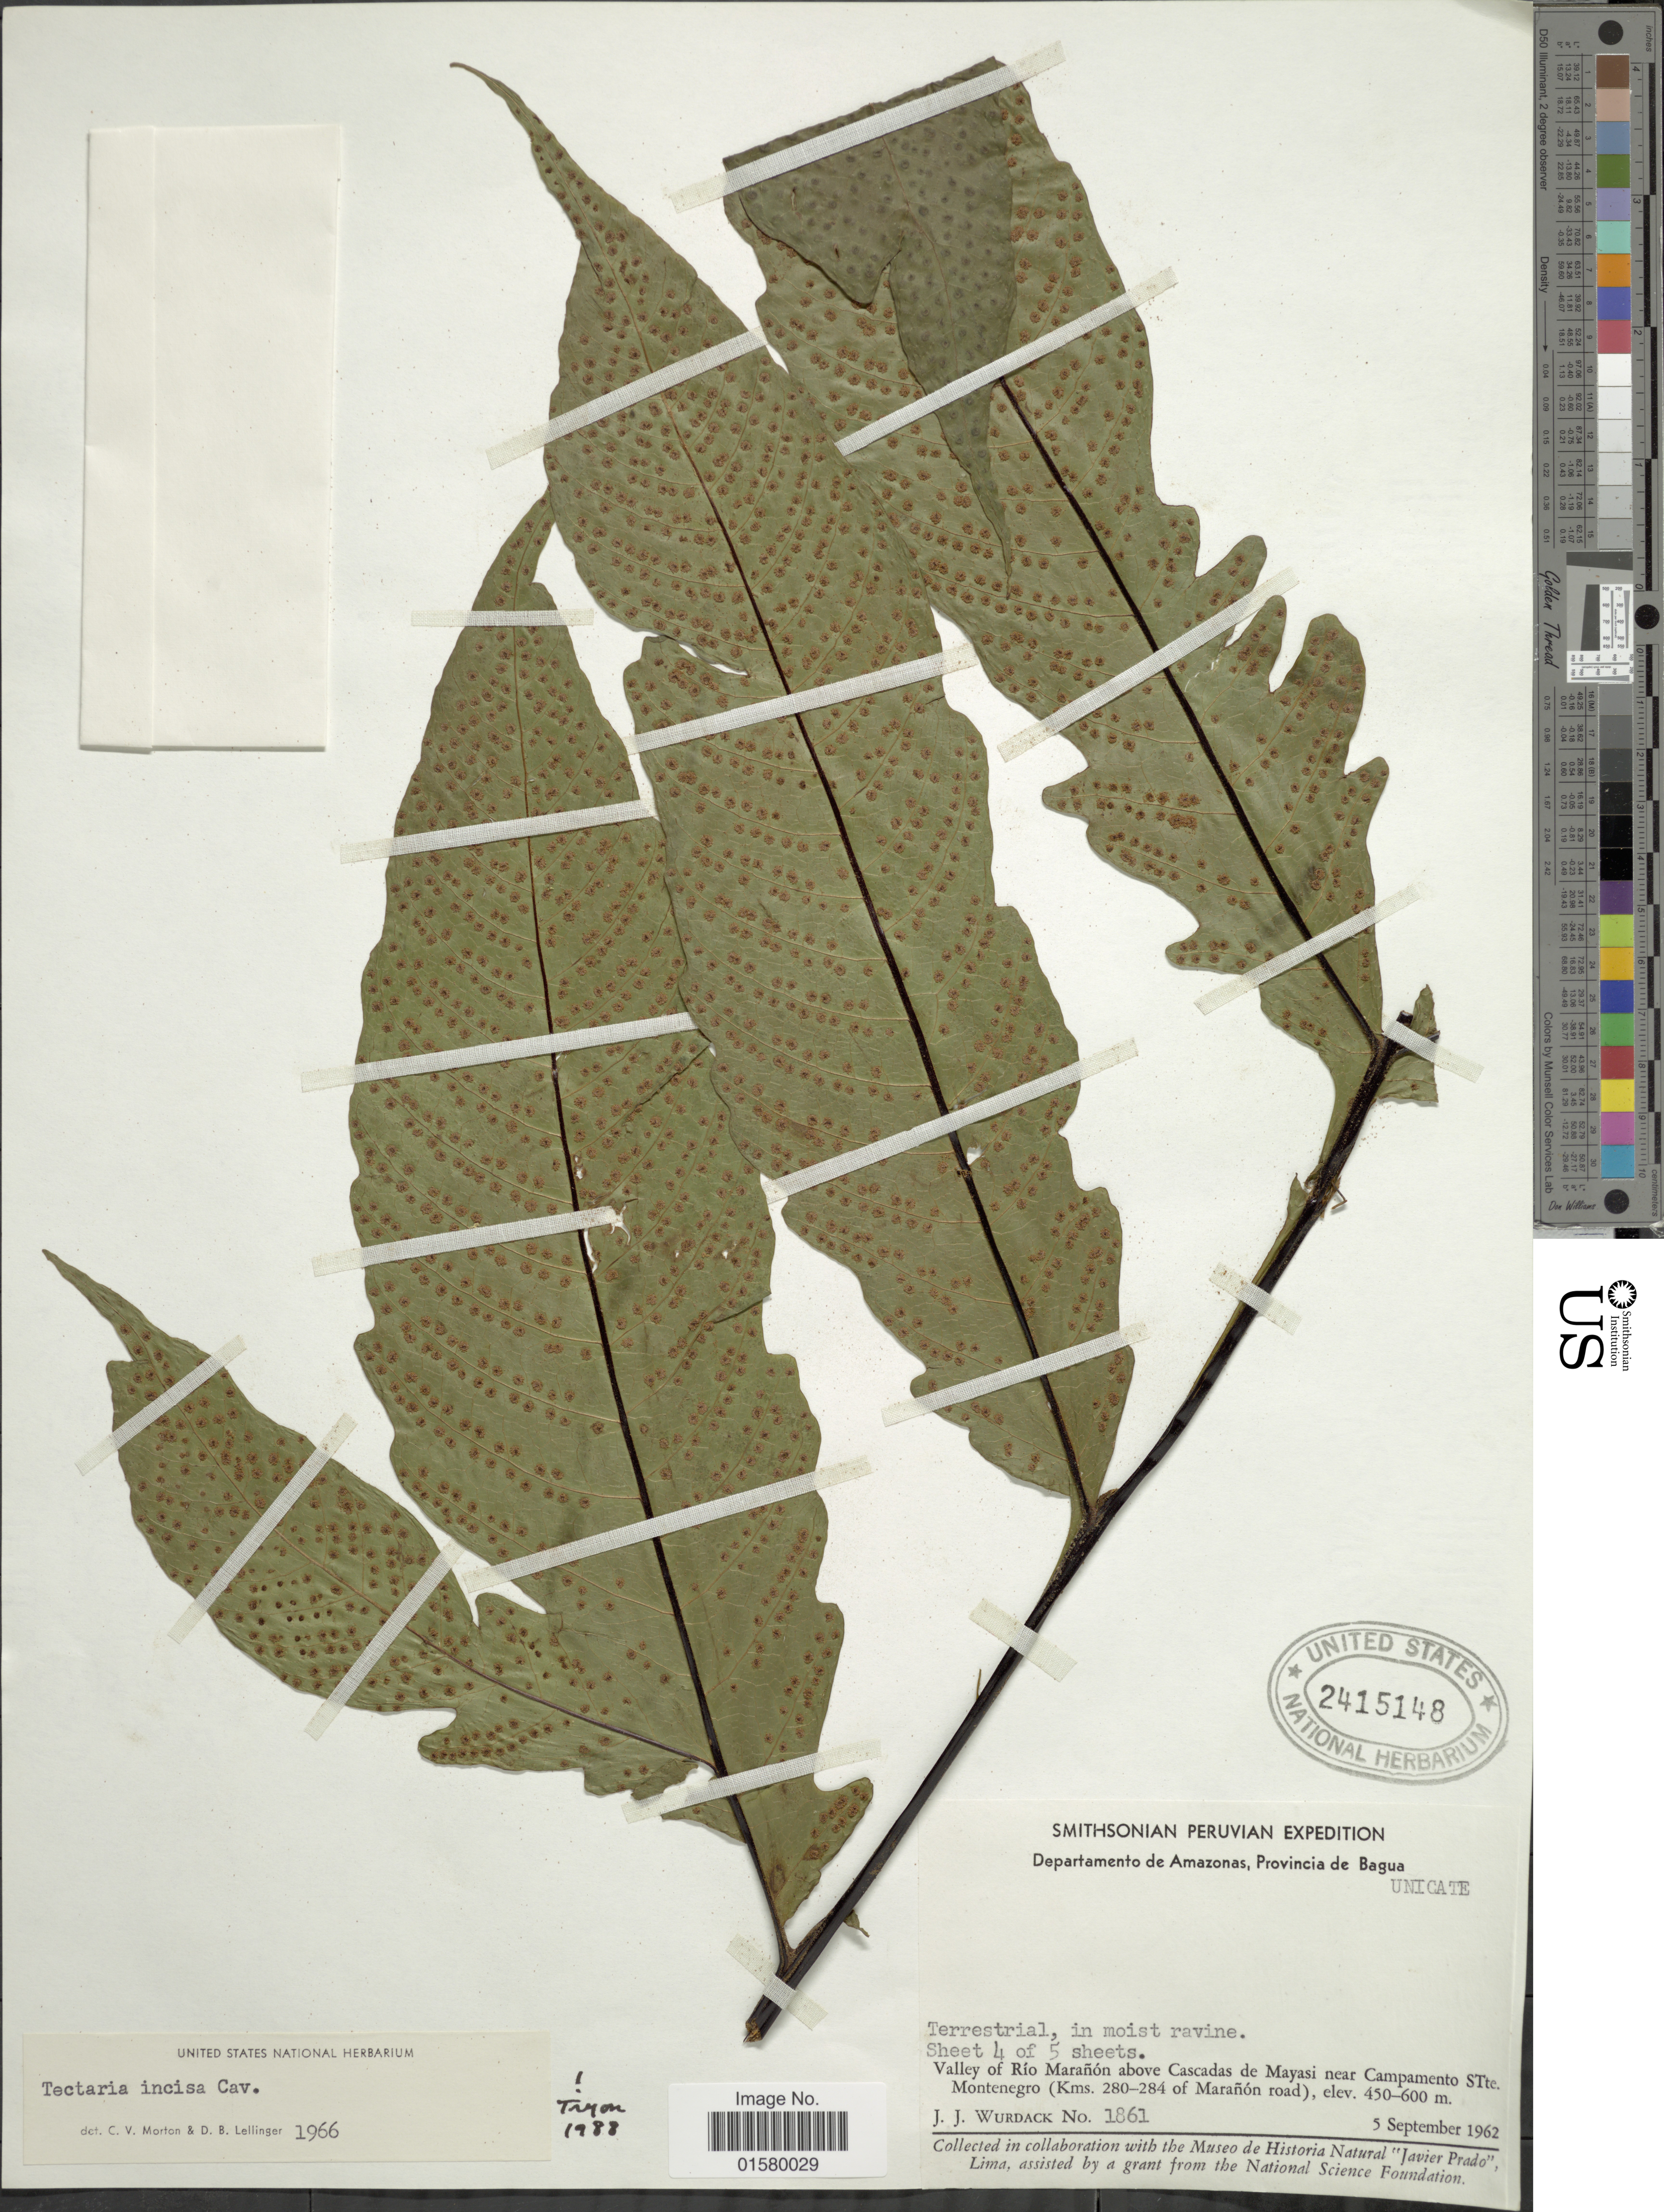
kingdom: Plantae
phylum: Tracheophyta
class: Polypodiopsida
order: Polypodiales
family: Tectariaceae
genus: Tectaria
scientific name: Tectaria sp.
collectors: J. J. Wurdack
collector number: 1861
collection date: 1962-09-05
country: Peru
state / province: Amazonas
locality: Departamento de Amazonas, Provincia de Bagua, Valley of Rio Maranono above Cascades de Mayasi near Campamento STte, Montenegro (kms. 280-284 of Maranon road)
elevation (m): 450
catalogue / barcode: US 2415148